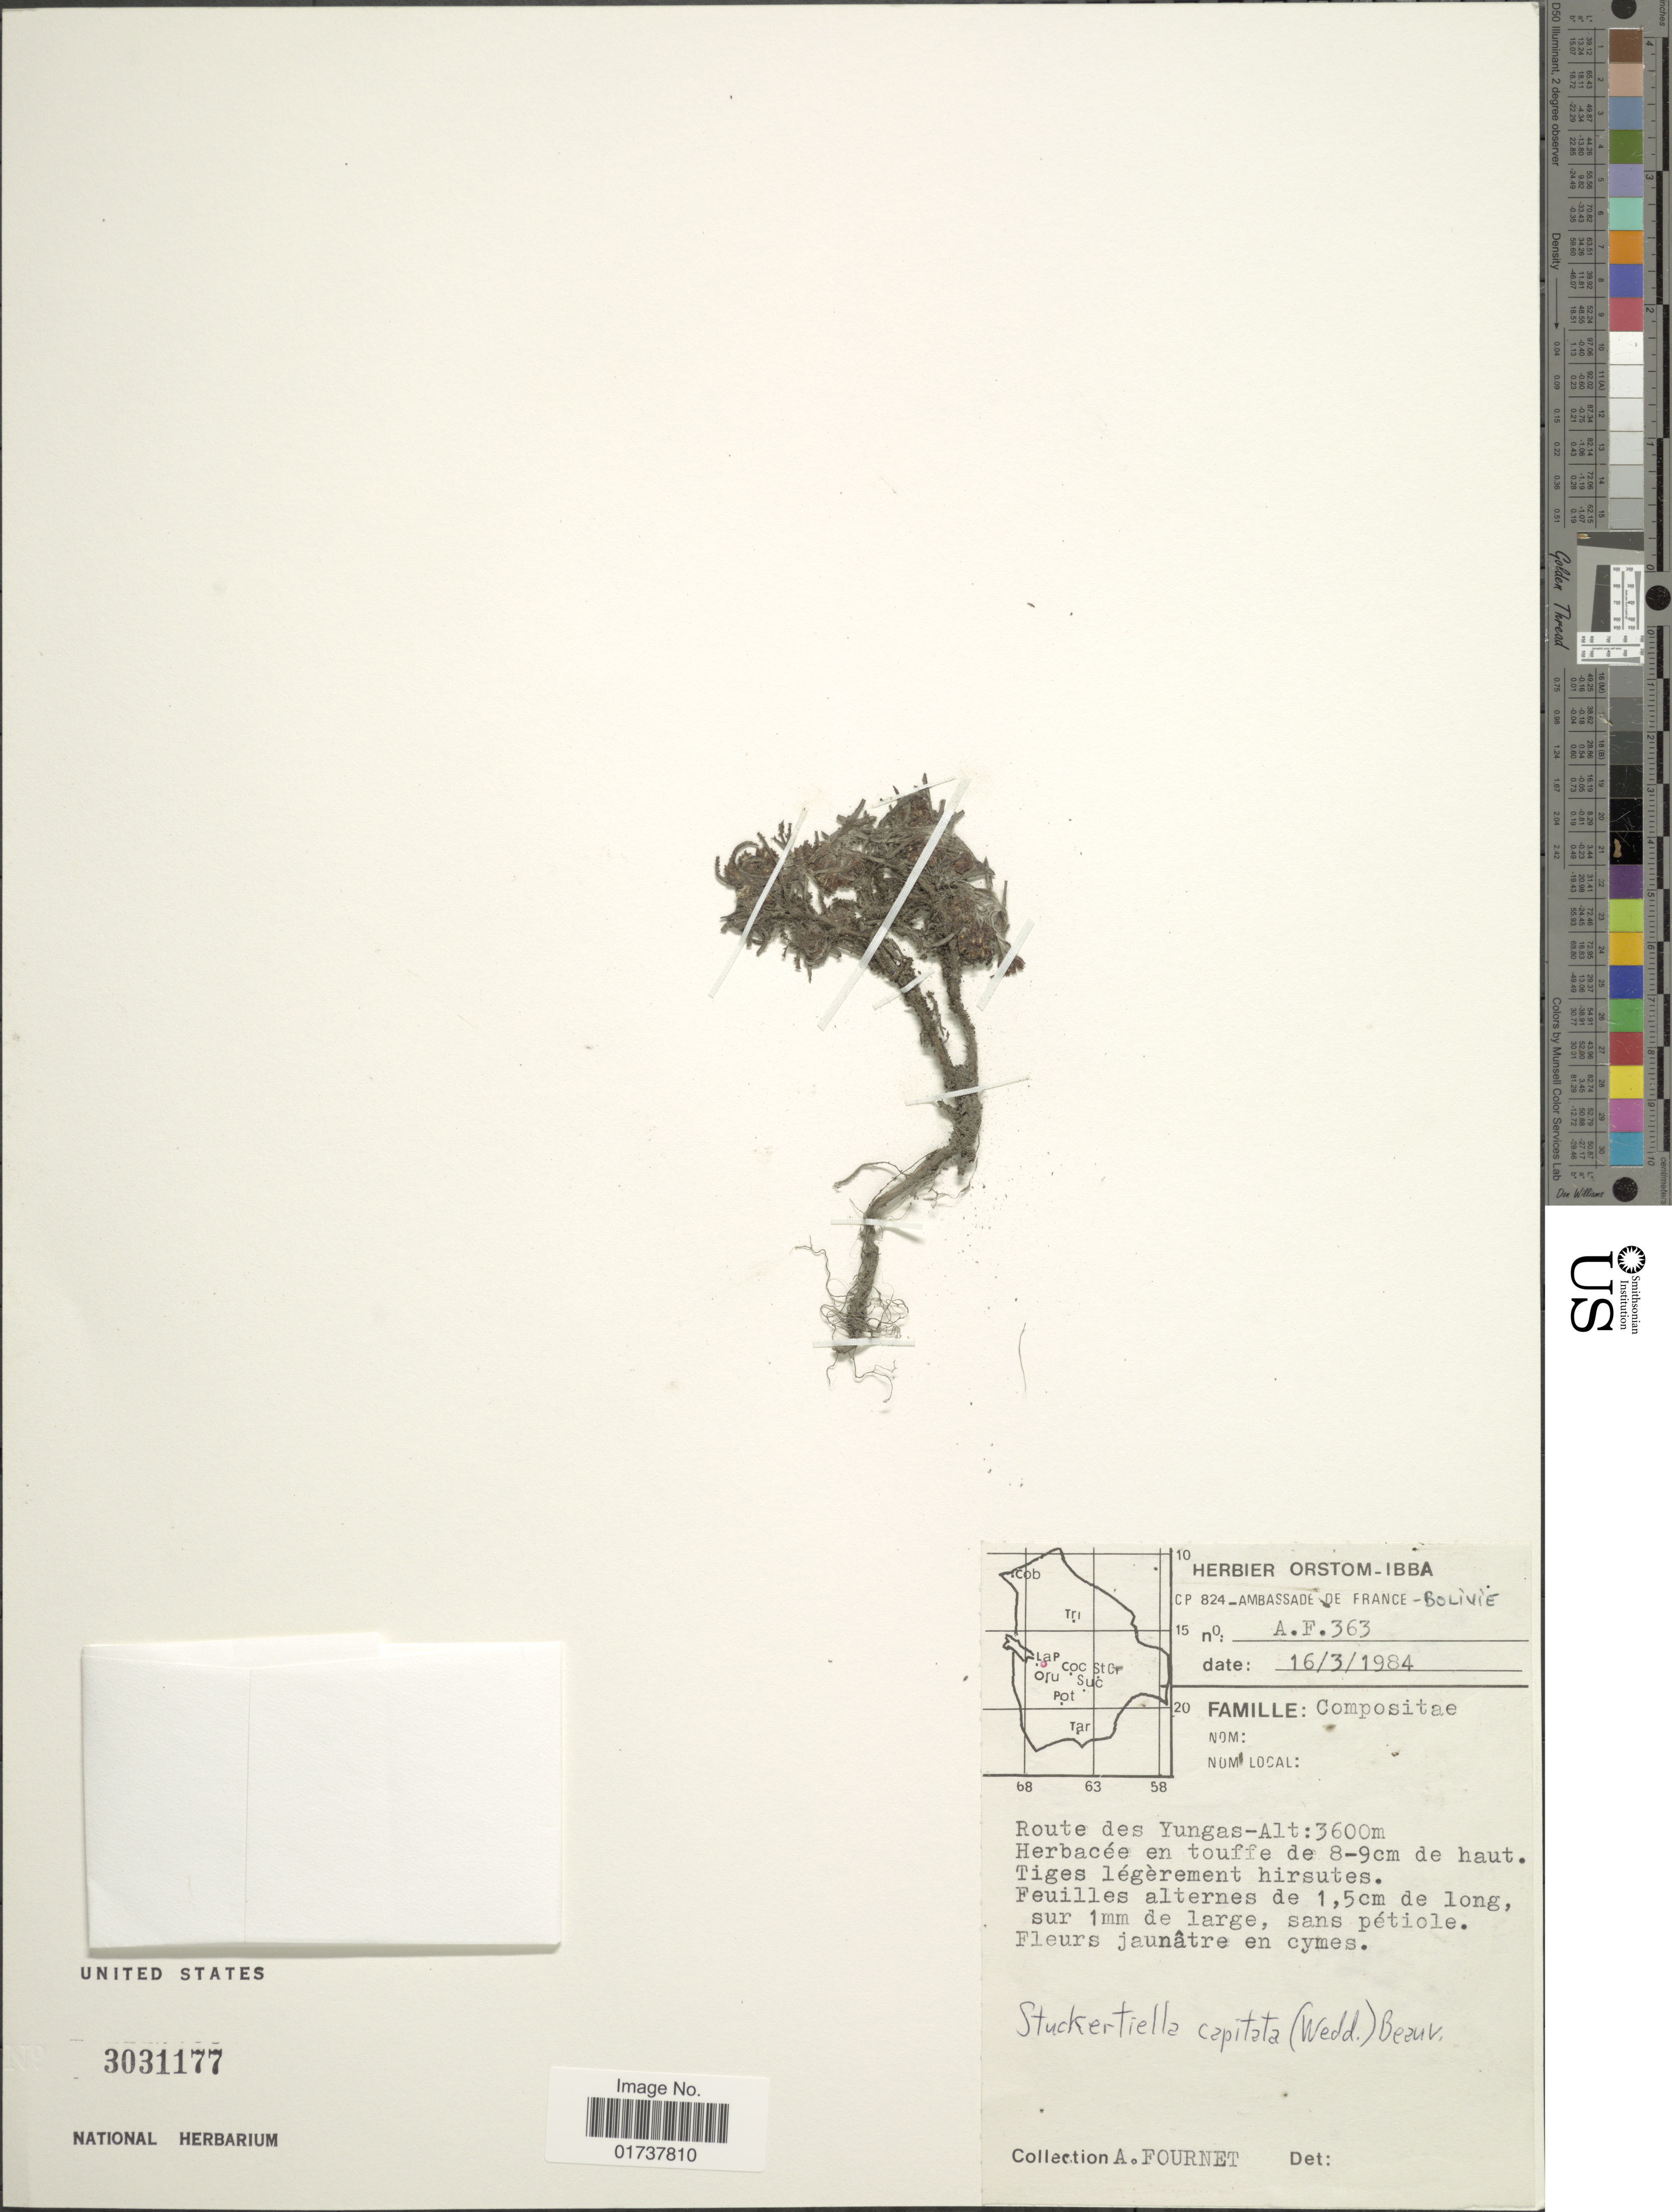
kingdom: Plantae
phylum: Tracheophyta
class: Magnoliopsida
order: Asterales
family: Asteraceae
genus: Stuckertiella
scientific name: Stuckertiella capitata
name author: (Wedd.) P. Beauv.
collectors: A. Fournet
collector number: A.F. 363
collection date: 1984-03-16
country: Bolivia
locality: Route des Yungas, Ambassade De France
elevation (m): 3600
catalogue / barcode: US 3031177